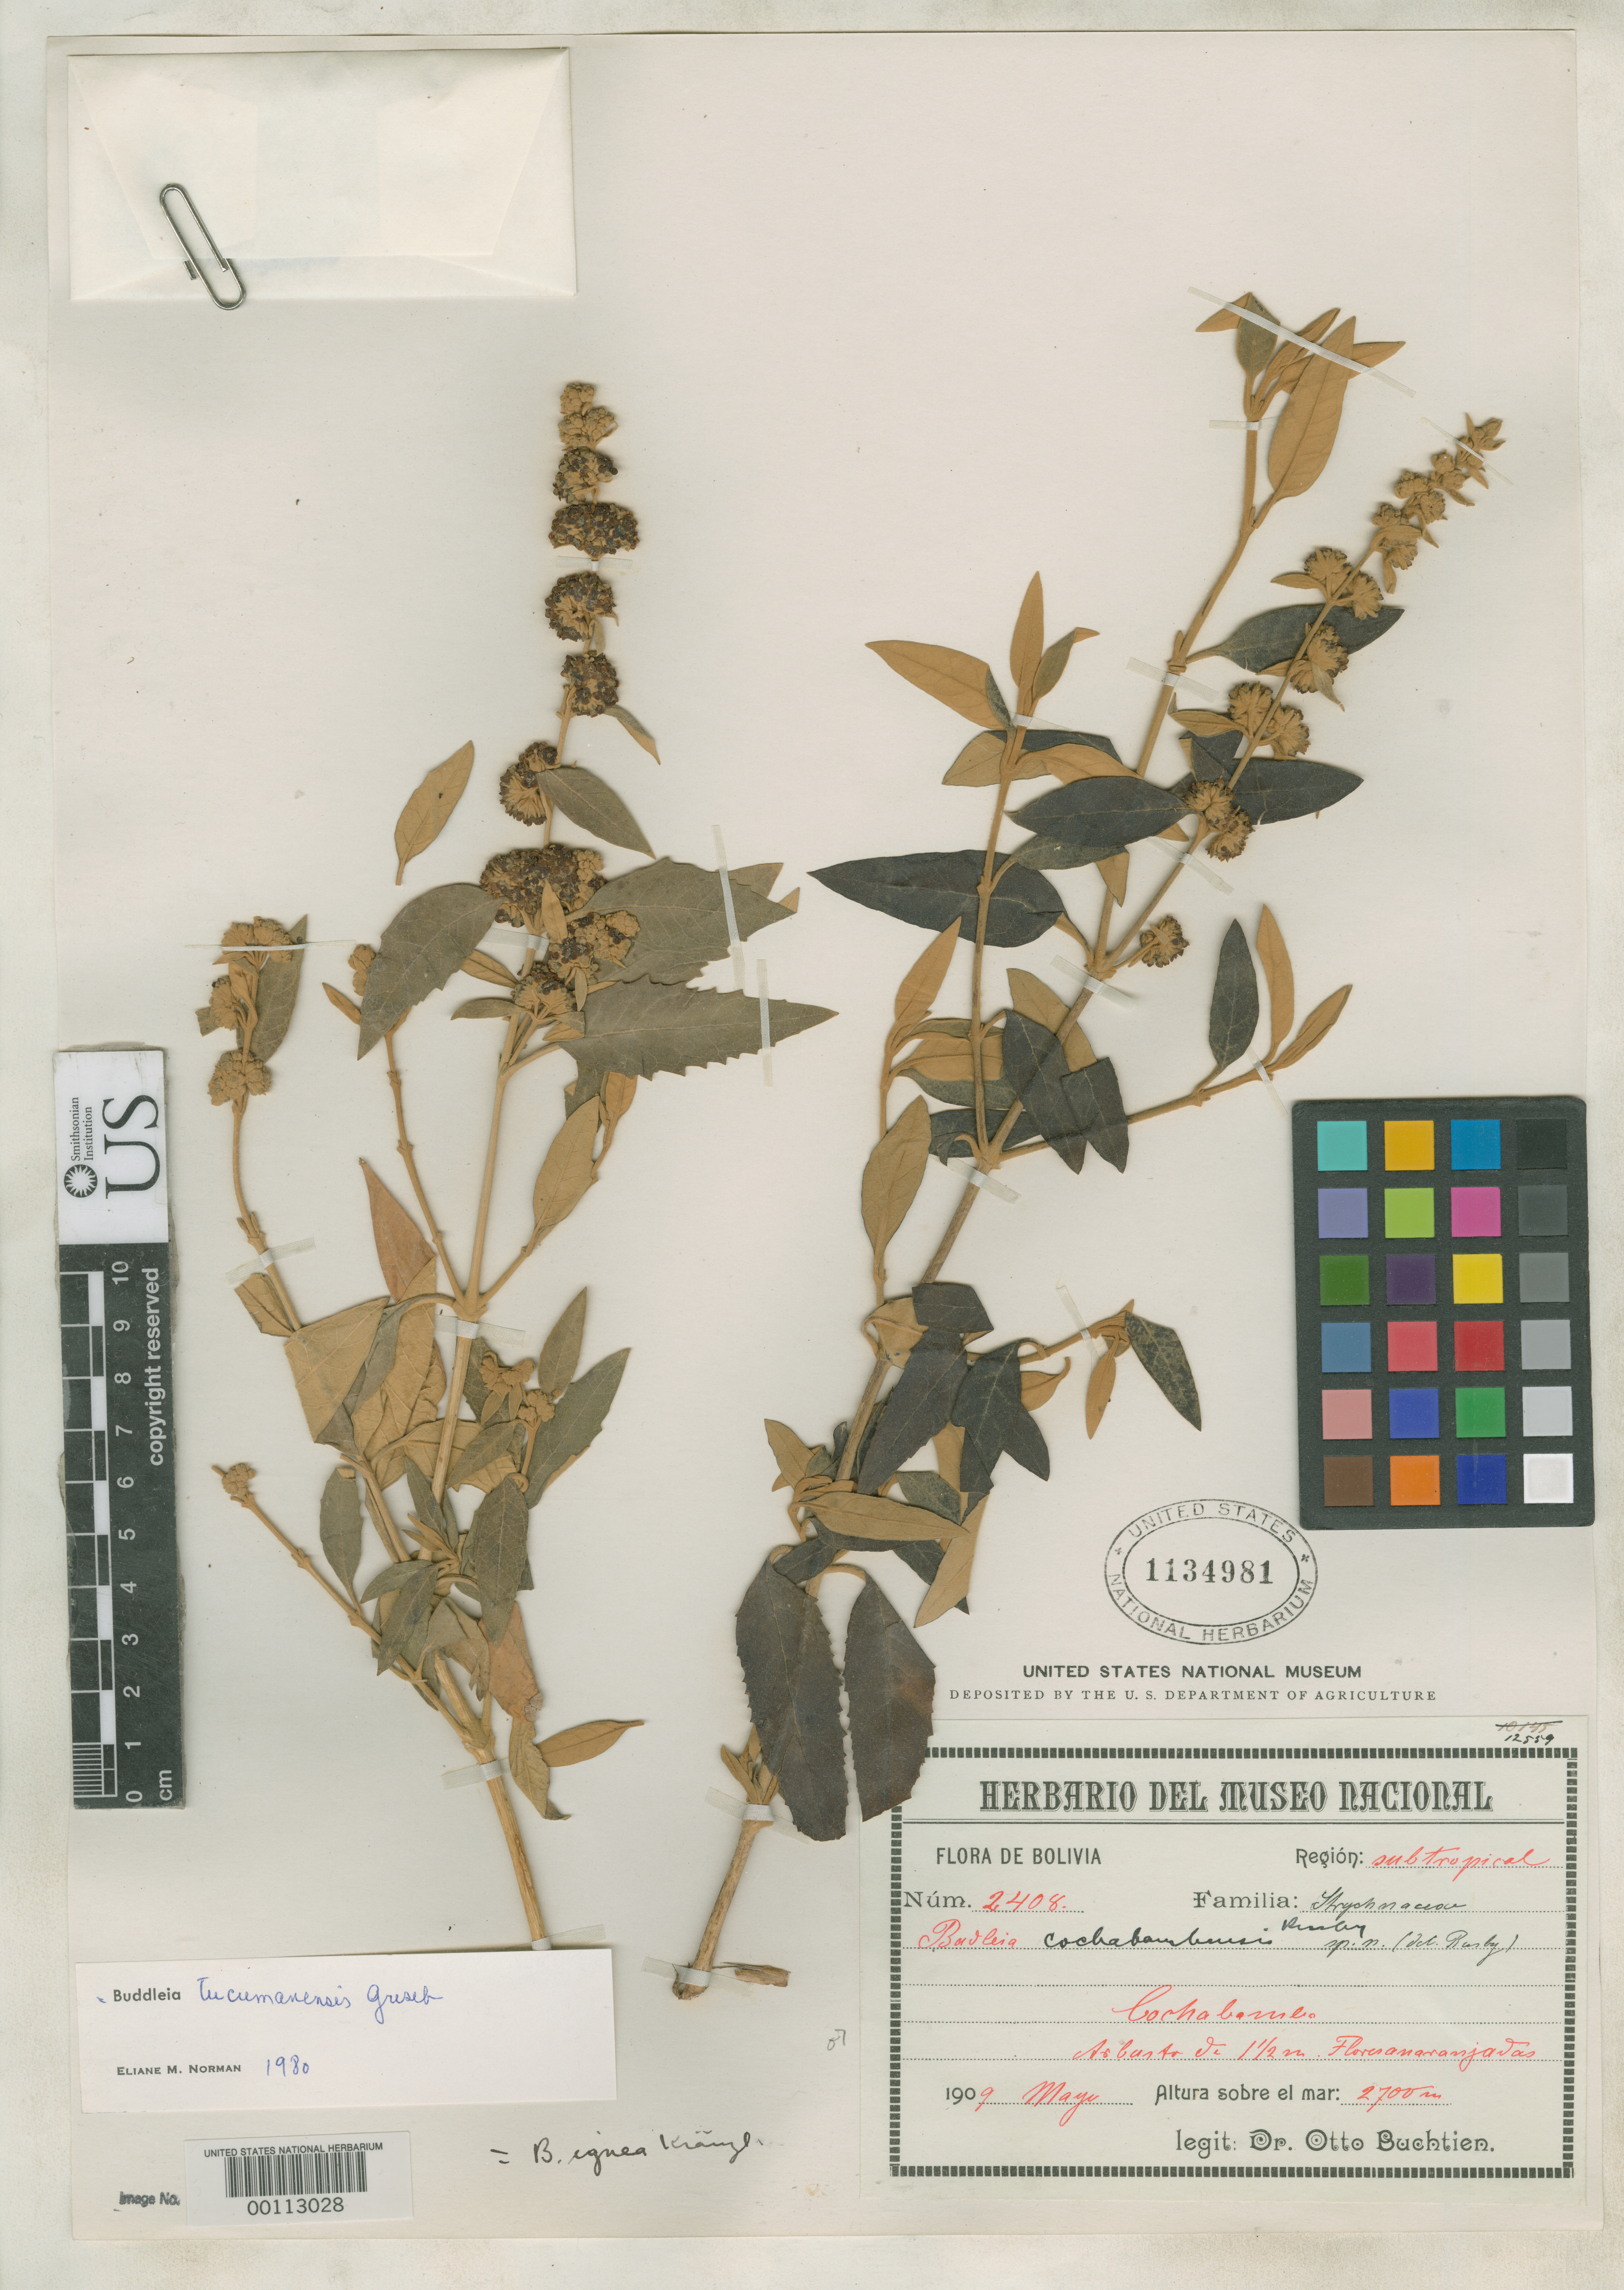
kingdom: Plantae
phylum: Tracheophyta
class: Magnoliopsida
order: Lamiales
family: Scrophulariaceae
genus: Buddleja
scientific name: Buddleja cochabambensis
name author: Rusby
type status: Isotype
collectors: O. Buchtien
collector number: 2408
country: Bolivia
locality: Mapiri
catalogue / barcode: US 1134981